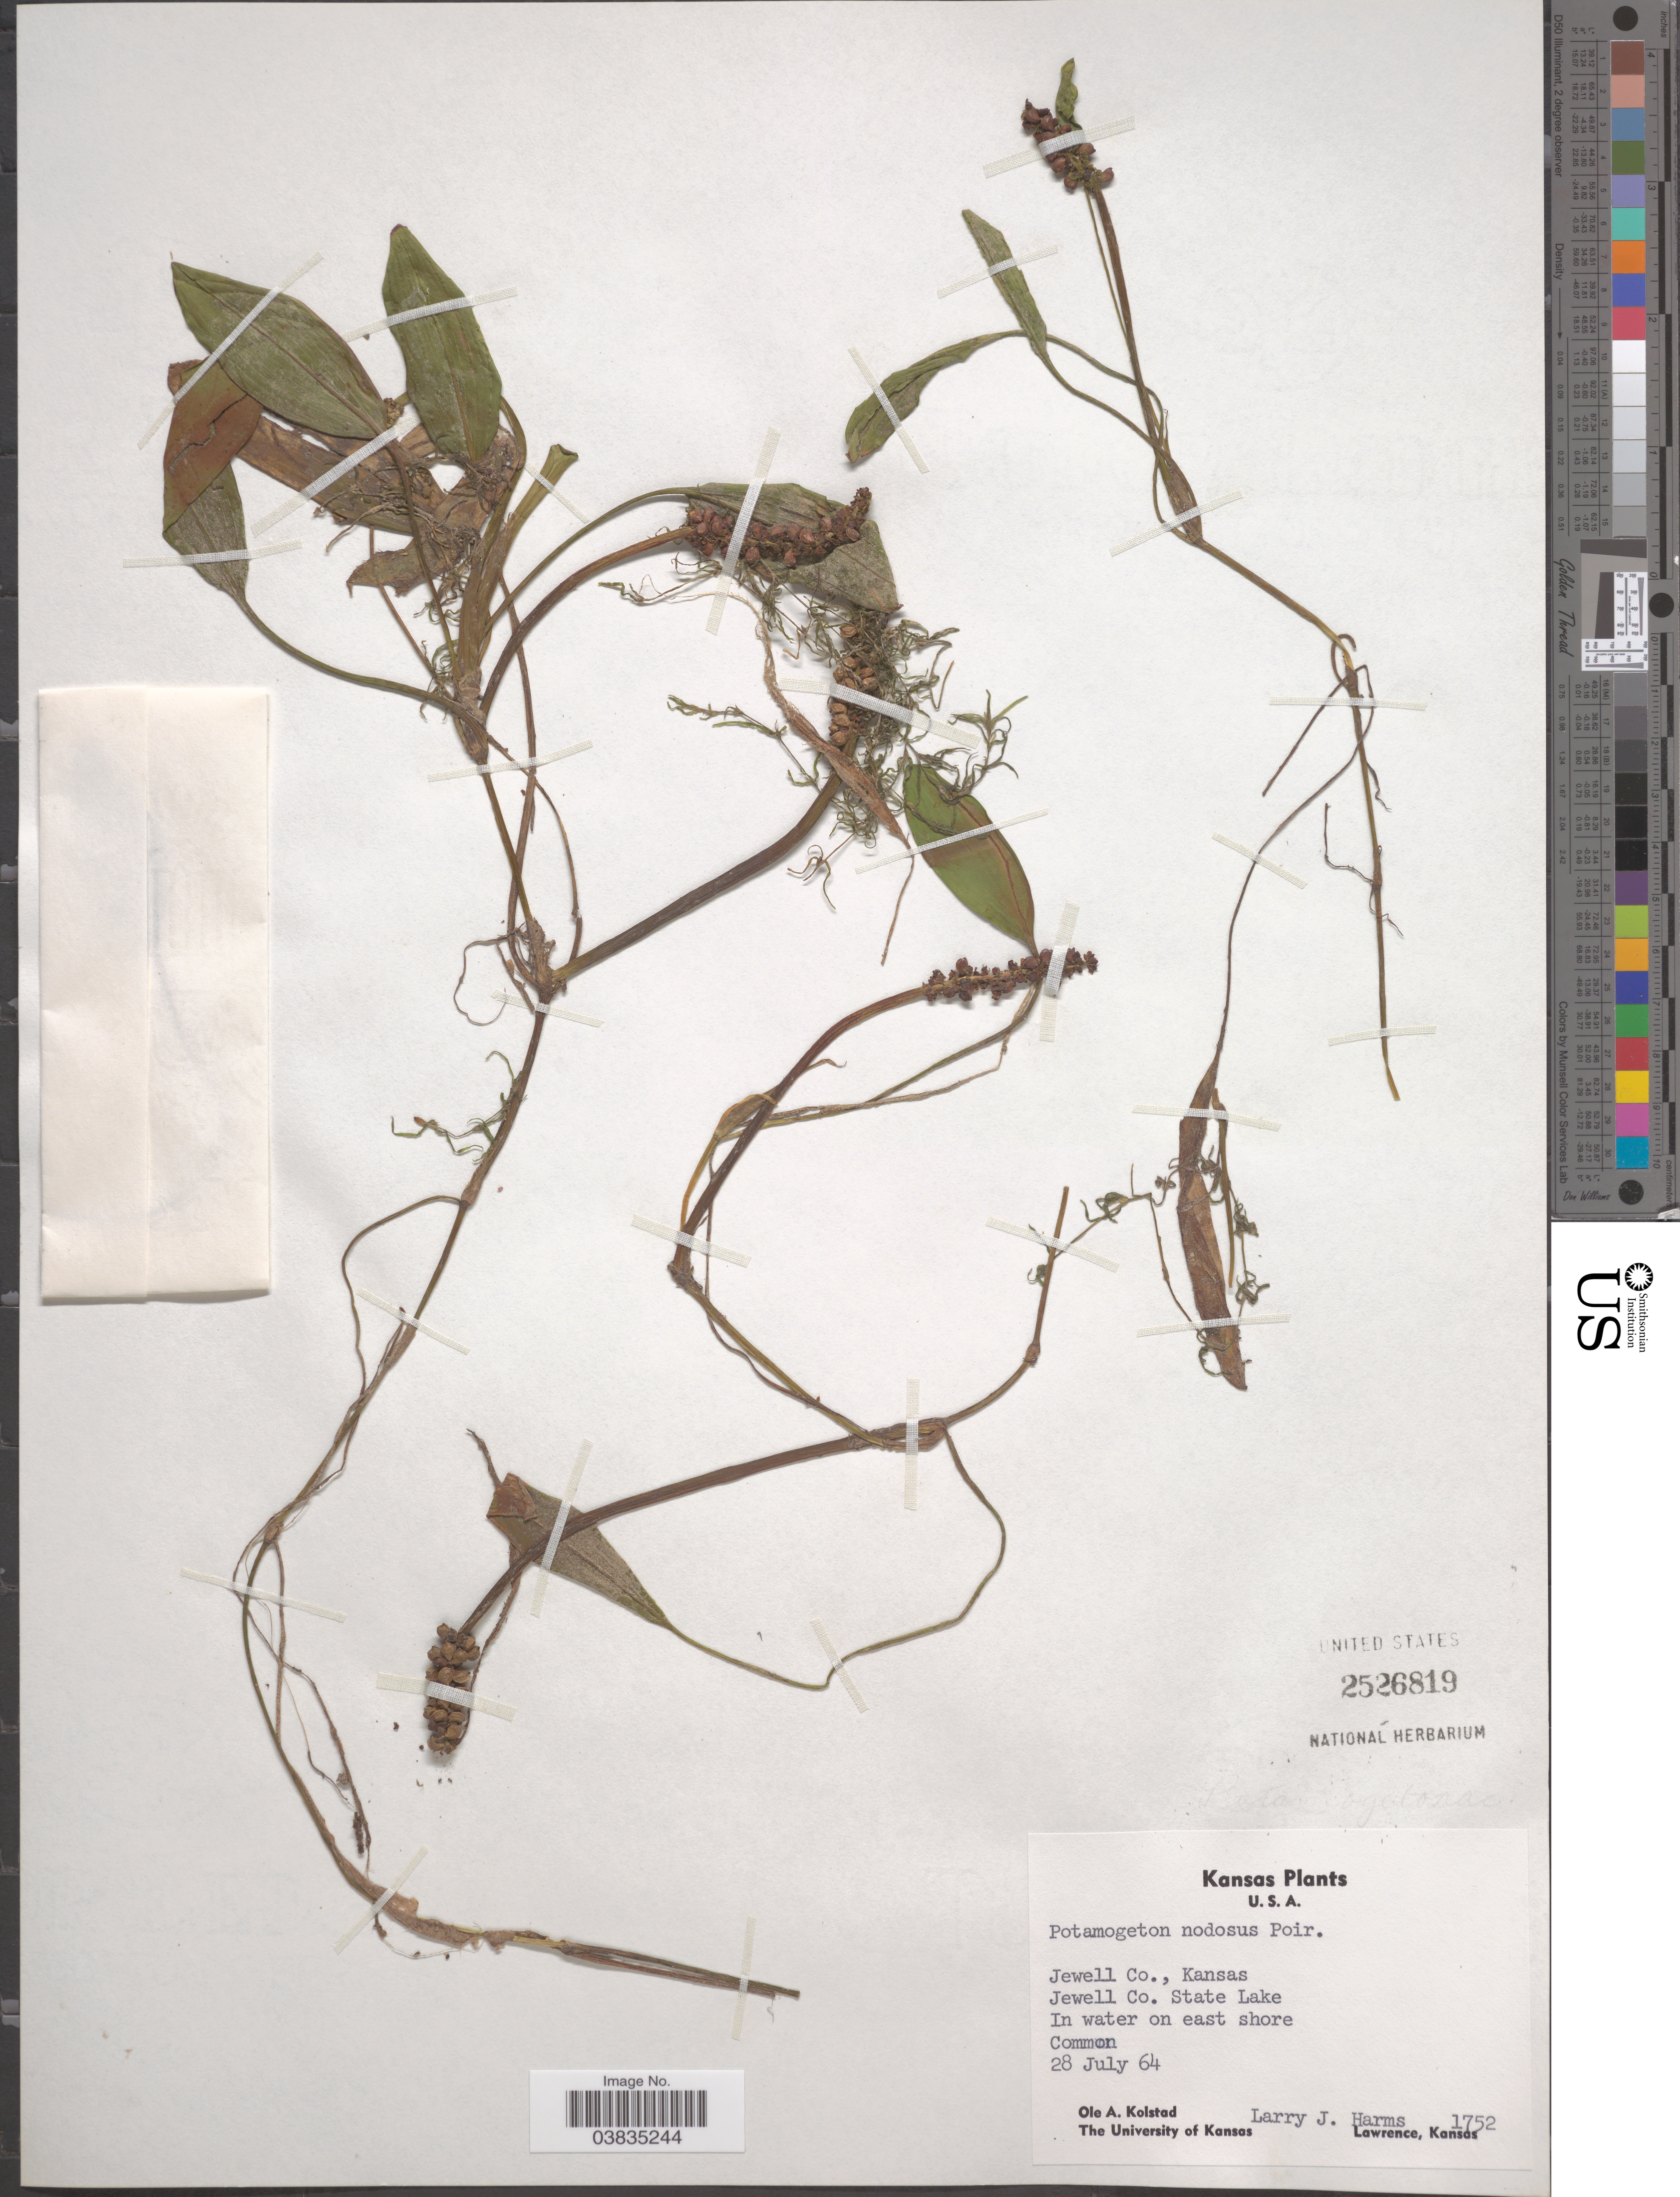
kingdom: Plantae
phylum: Tracheophyta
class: Liliopsida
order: Alismatales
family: Potamogetonaceae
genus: Potamogeton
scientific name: Potamogeton nodosus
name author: Poir.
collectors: L. Harms & O. Kolstad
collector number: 1752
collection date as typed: Transcribed d/m/y: 28/7/64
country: United States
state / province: Kansas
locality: Jewell Co., Jewell Co. State Lake. On east shore.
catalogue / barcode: US 2526819